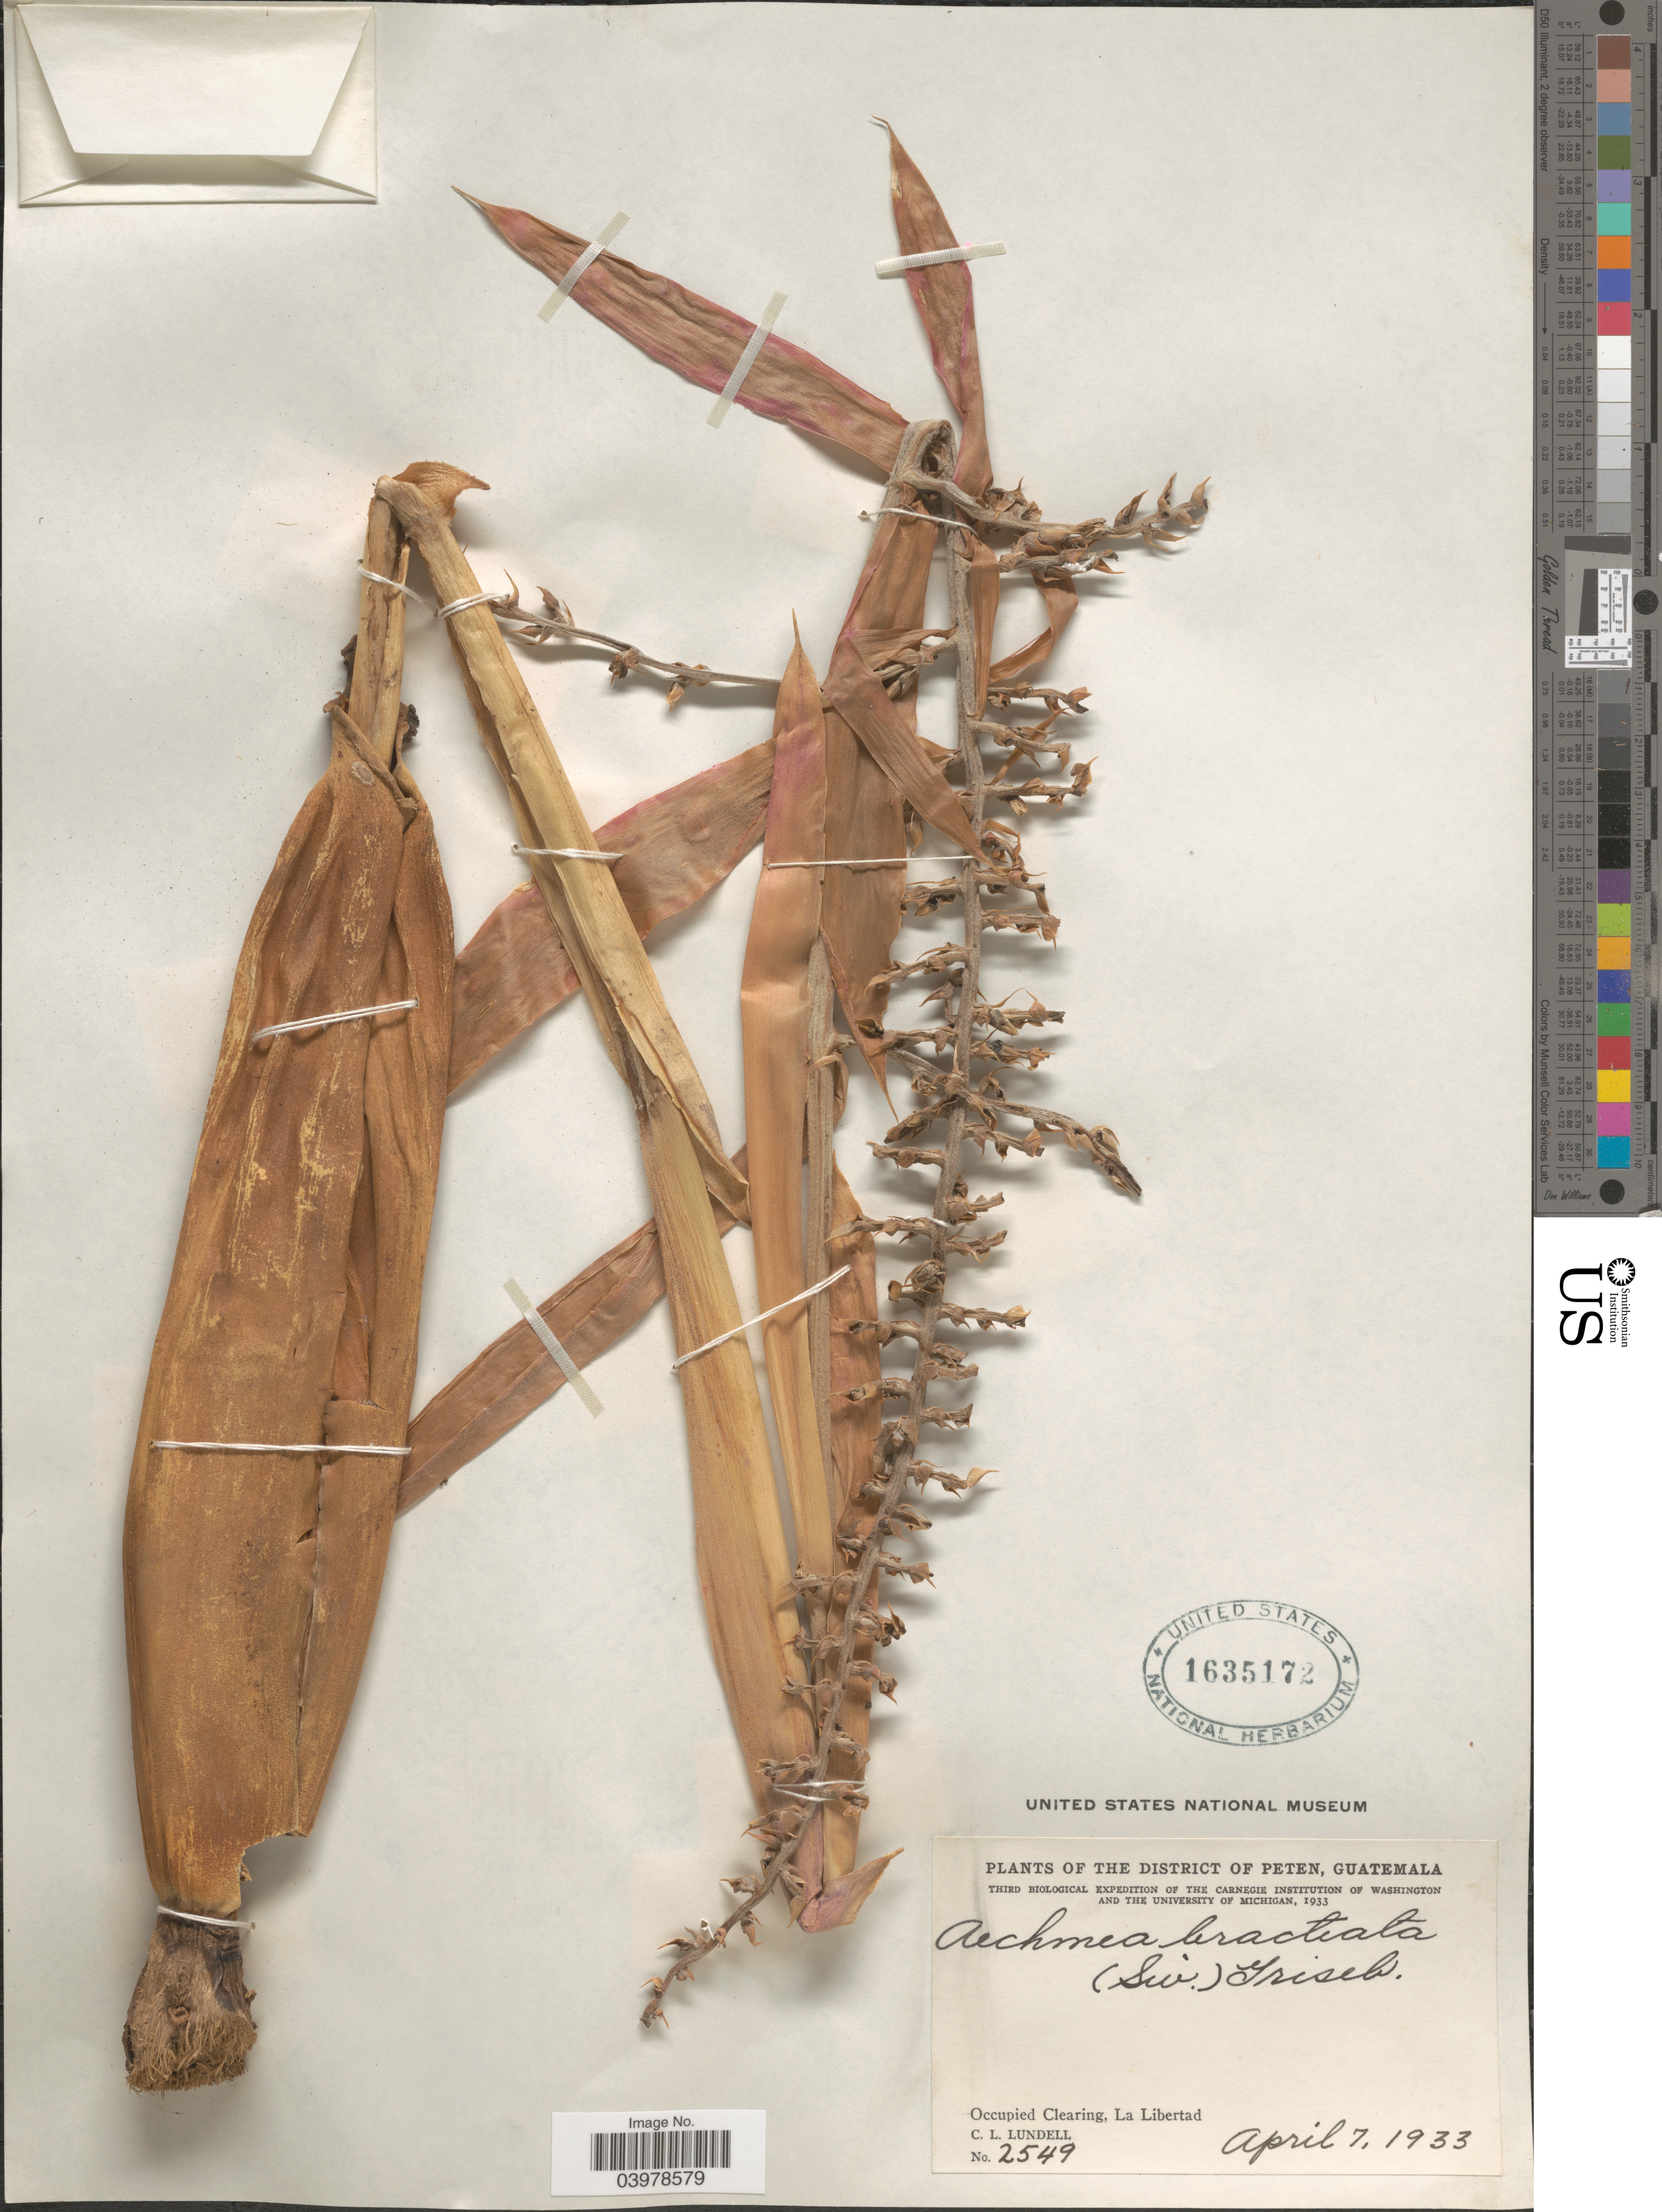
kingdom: Plantae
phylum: Tracheophyta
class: Liliopsida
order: Poales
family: Bromeliaceae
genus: Aechmea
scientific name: Aechmea bracteata var. bracteata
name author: (Sw.) Griseb.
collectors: C. L. Lundell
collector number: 2549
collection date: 1933-04-07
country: Guatemala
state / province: El Peten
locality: The district of Peten. Occupied Clearing, La Libertad.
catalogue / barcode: US 1635172